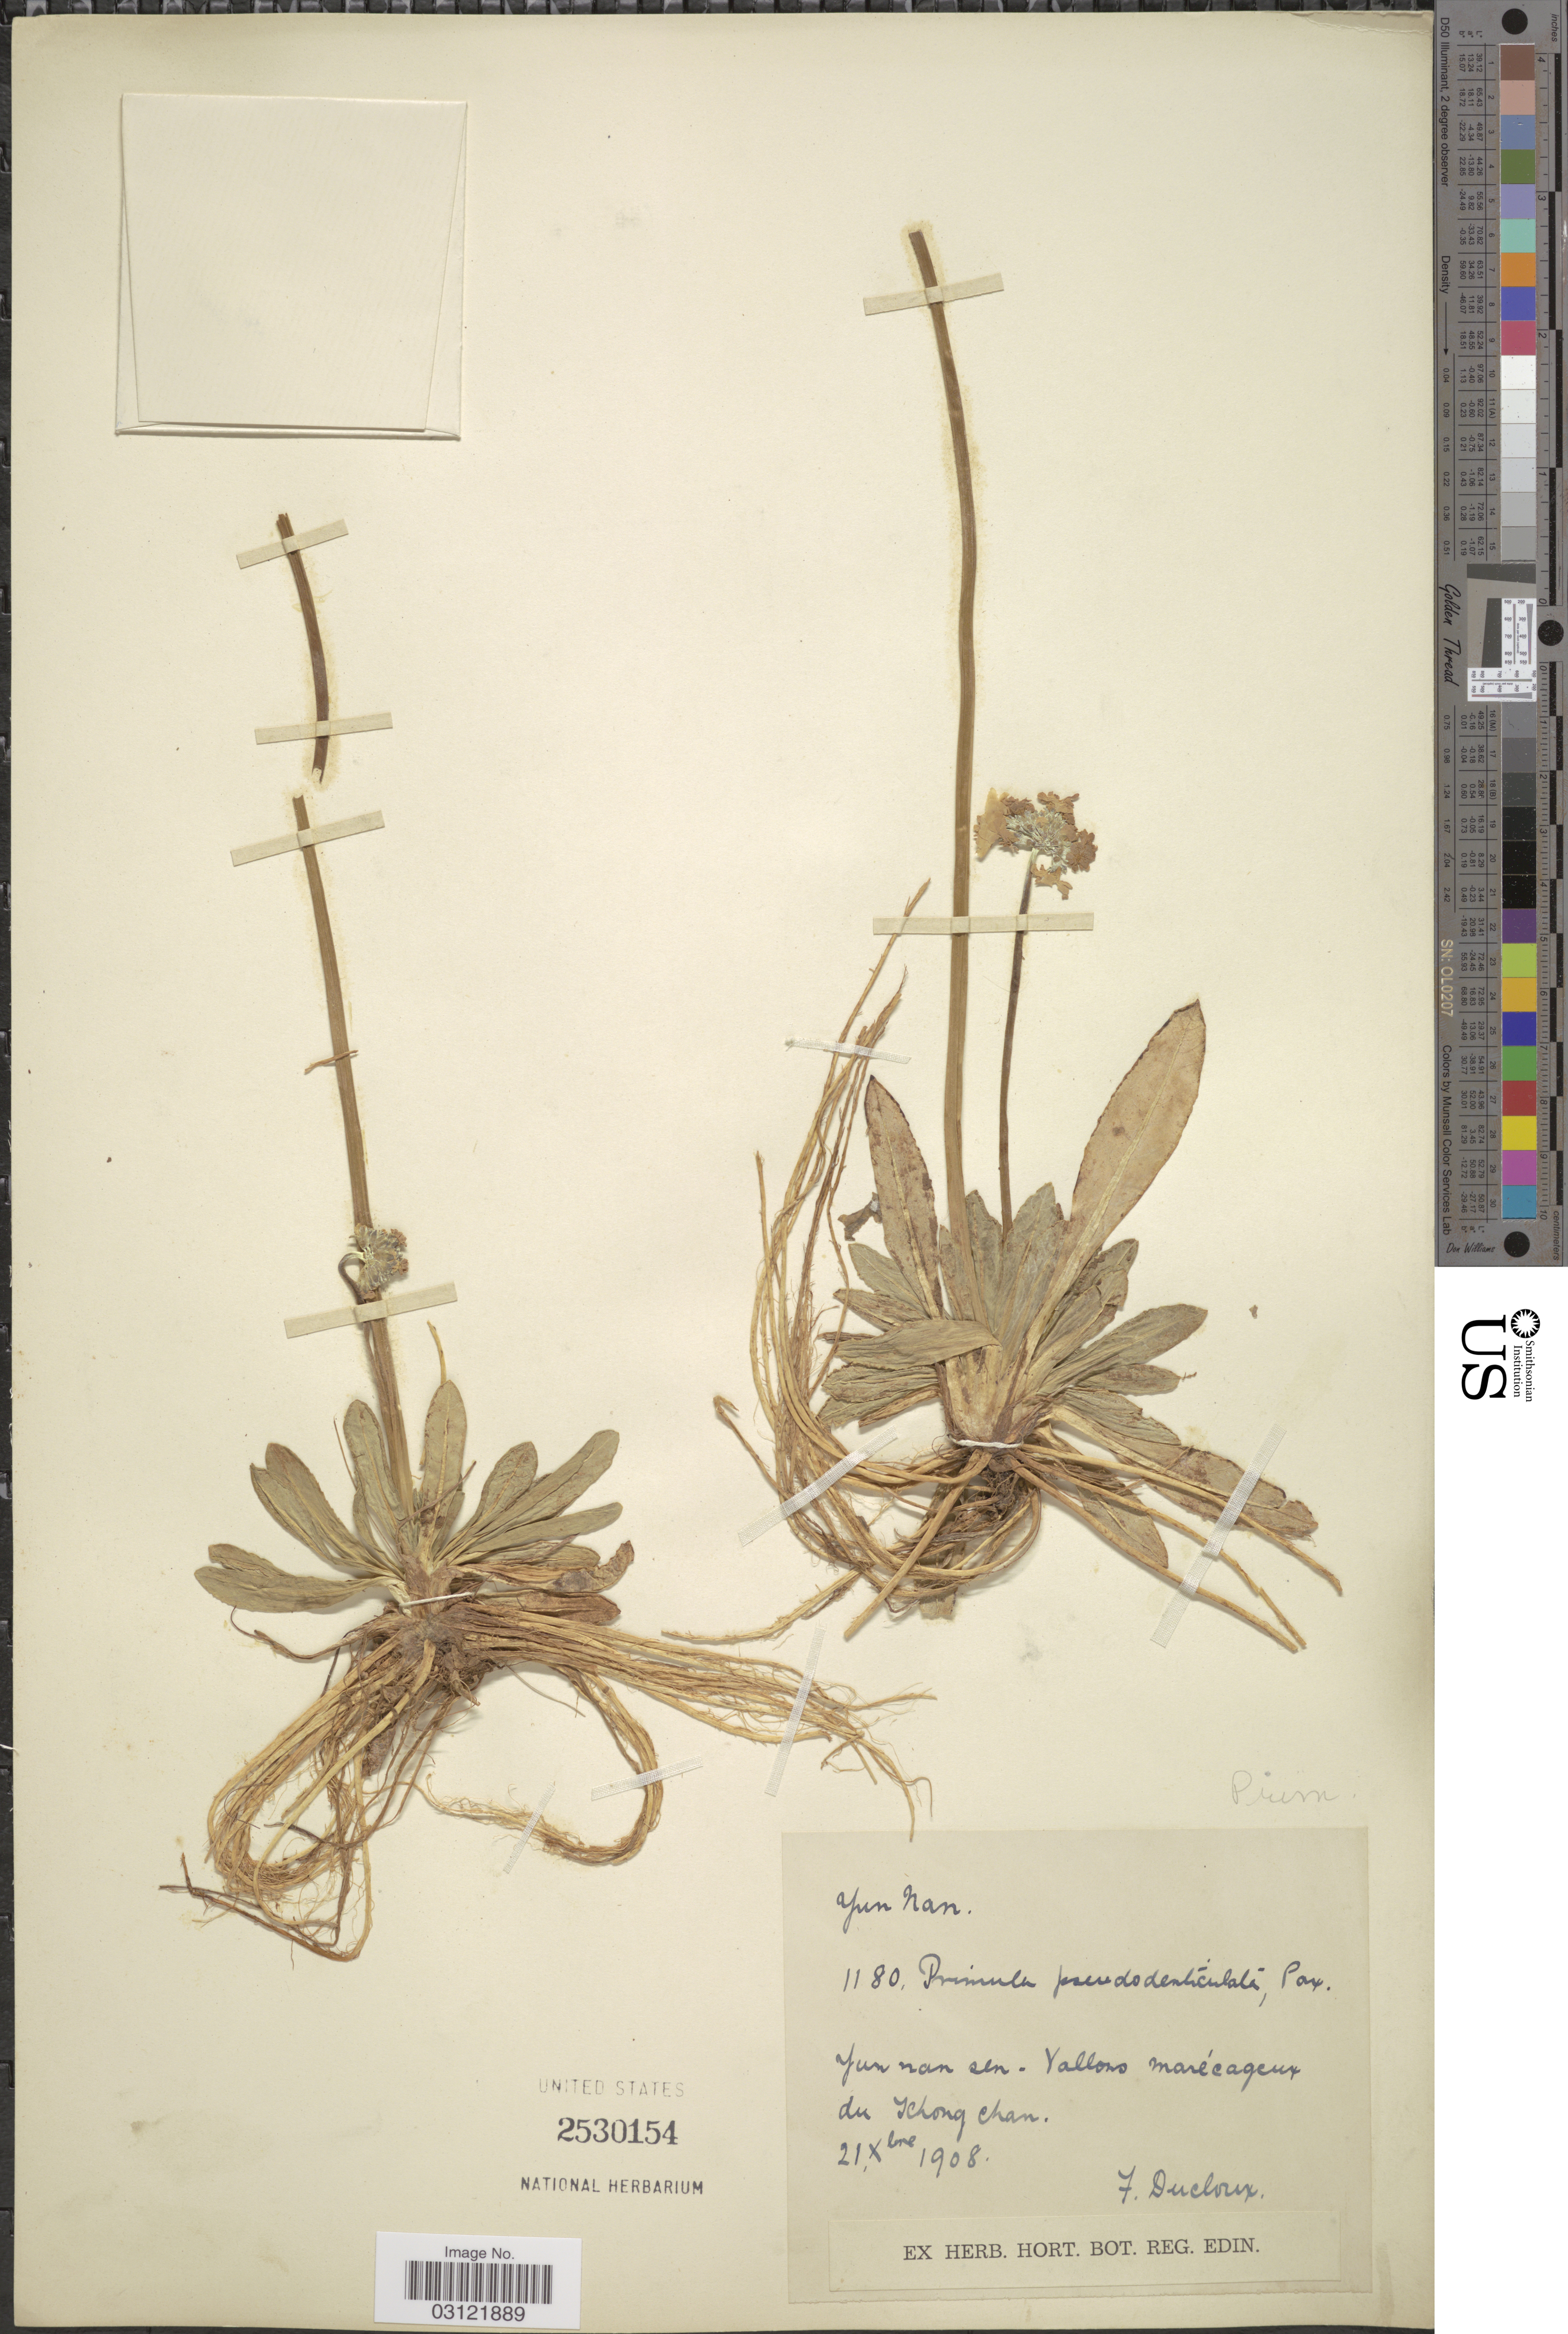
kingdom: Plantae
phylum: Tracheophyta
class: Magnoliopsida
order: Ericales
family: Primulaceae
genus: Primula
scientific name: Primula pseudodenticulata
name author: Pax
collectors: F. Ducloux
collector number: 1180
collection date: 1908-12-21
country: China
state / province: Yunnan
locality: Vallons marécageux du Tchong Chan.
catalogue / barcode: US 2530154